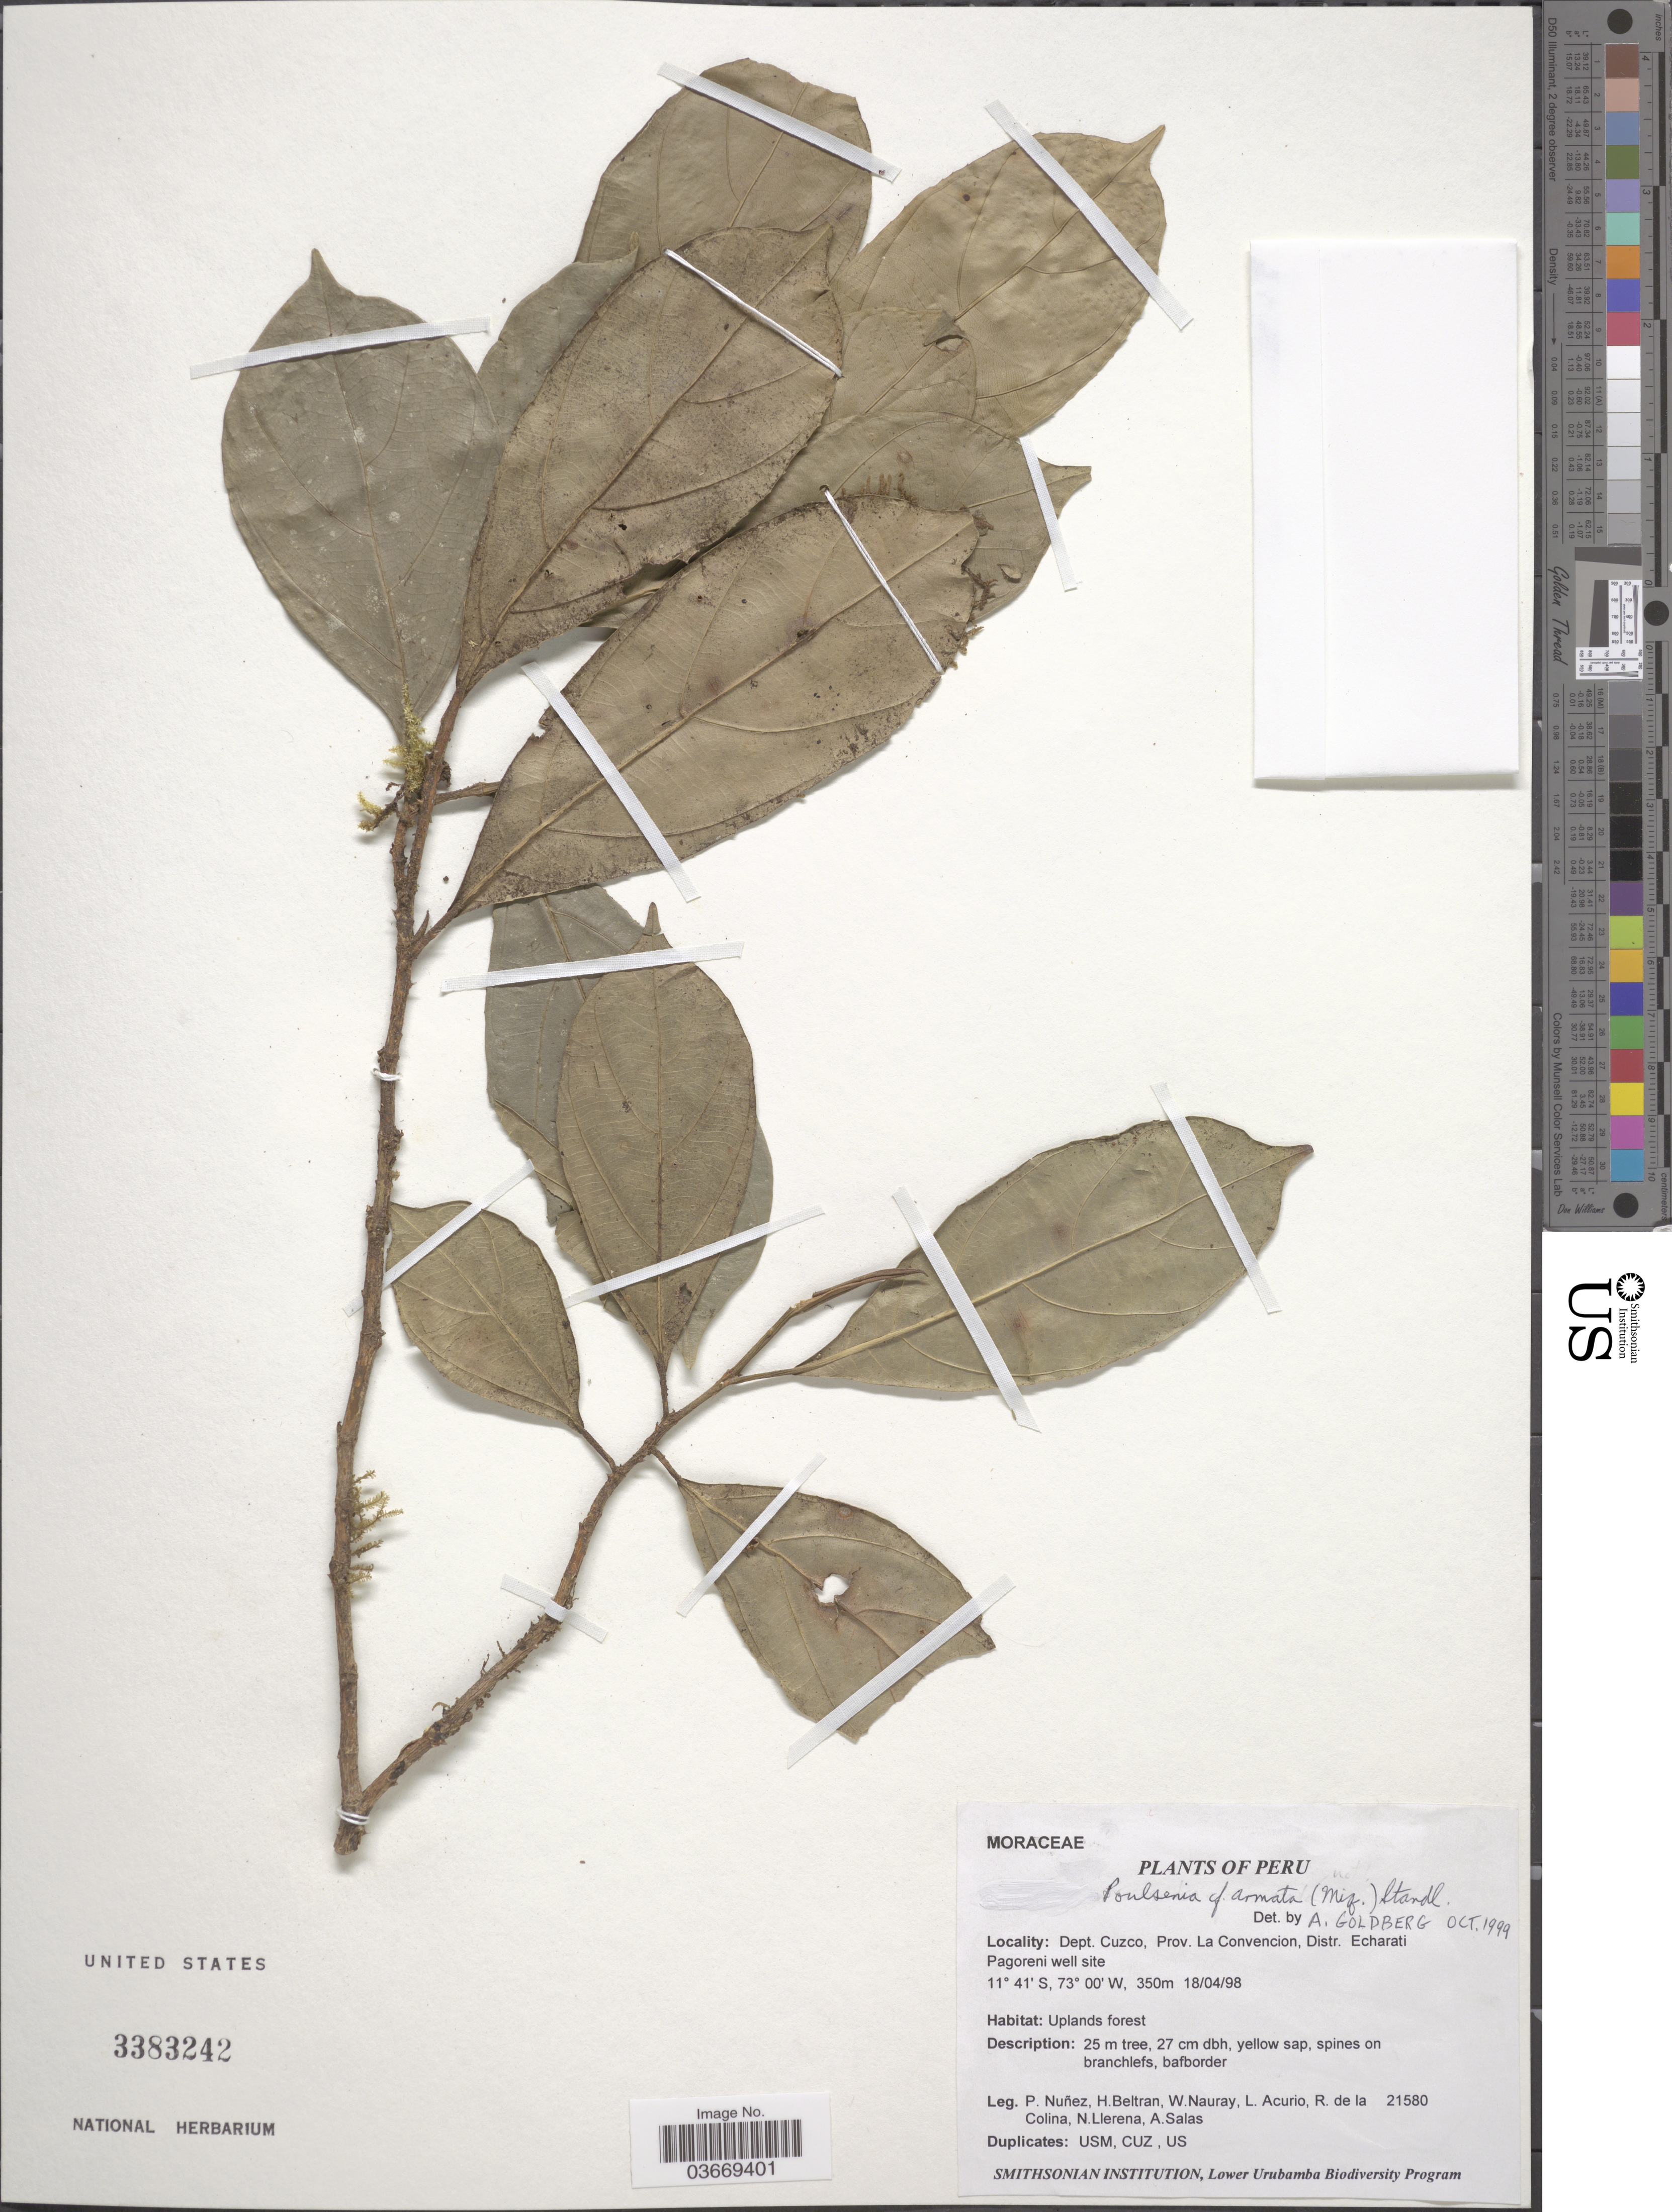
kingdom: Plantae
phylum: Tracheophyta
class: Magnoliopsida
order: Rosales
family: Moraceae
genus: Poulsenia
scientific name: Poulsenia armata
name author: (Miq.) Standl.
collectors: P. Nuñez V., H. Beltran, W. Nauray, L. Acurio & et al.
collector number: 21580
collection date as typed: Transcribed d/m/y: 18/4/98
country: Peru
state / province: Cusco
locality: Dept. Cuzco, Prov. La Convencion, Distr. Echarati. Pagoreni well site.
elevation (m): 350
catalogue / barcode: US 3383242